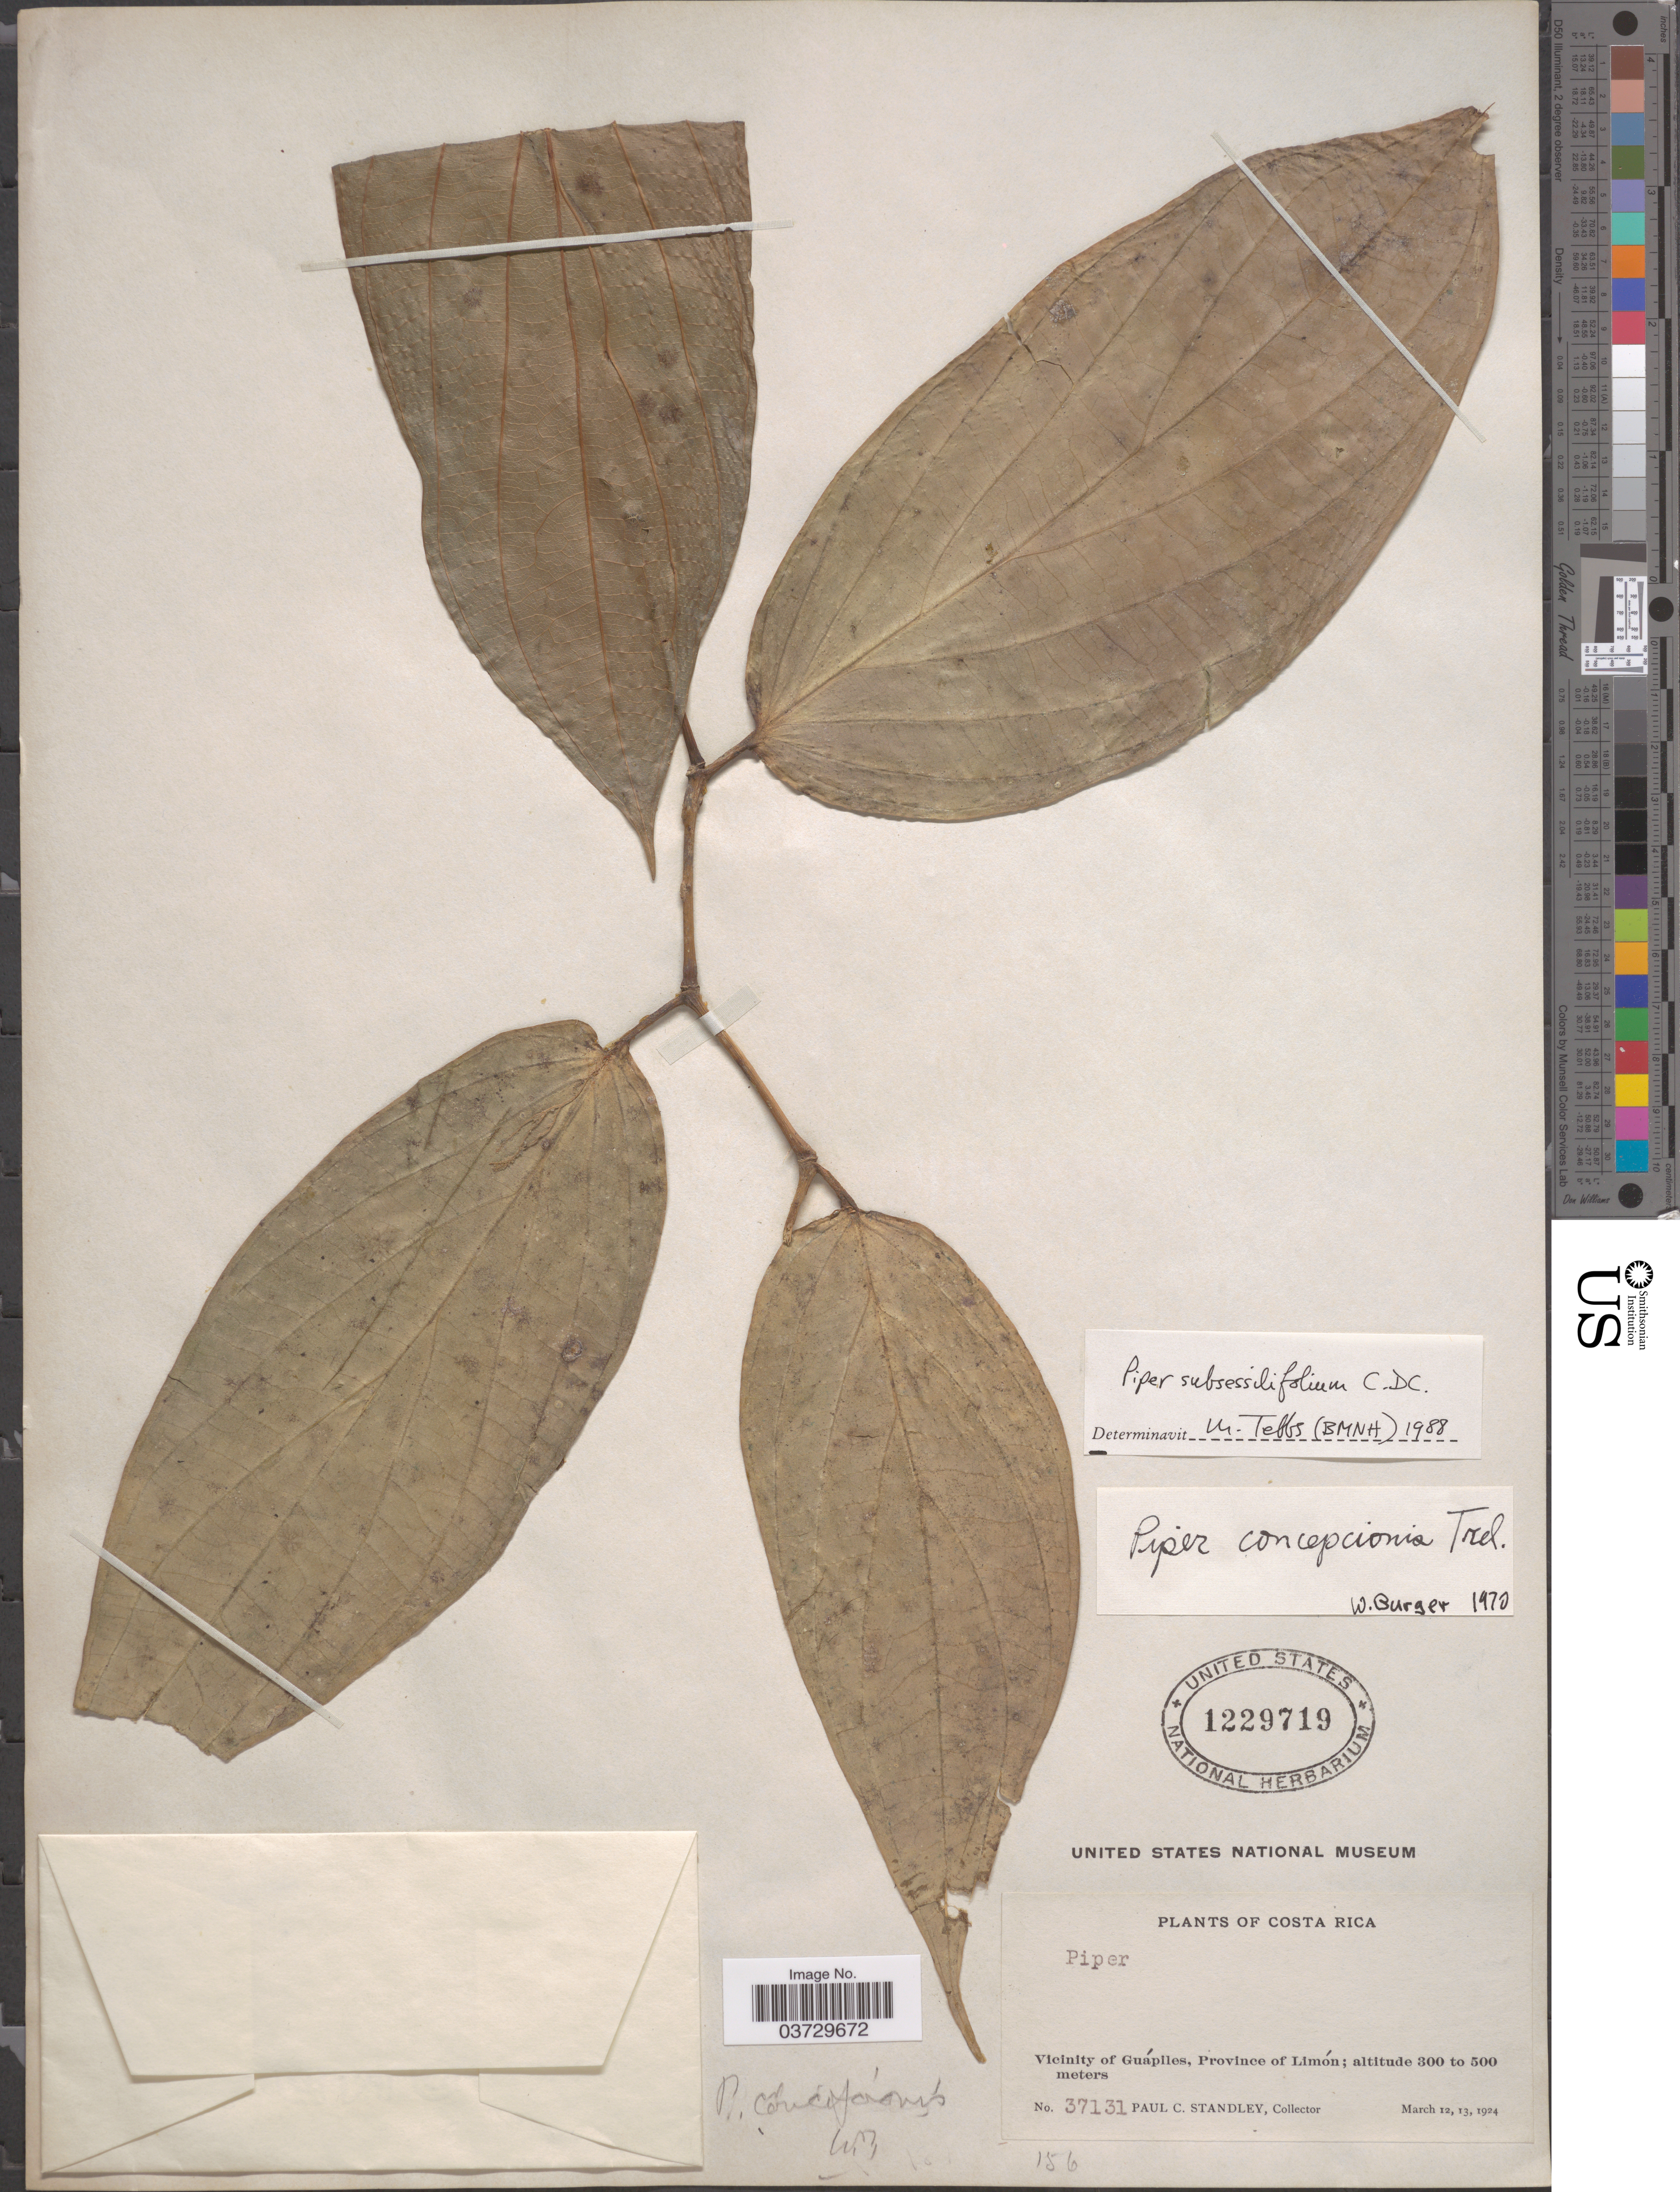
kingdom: Plantae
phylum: Tracheophyta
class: Magnoliopsida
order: Piperales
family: Piperaceae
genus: Piper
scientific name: Piper subsessilifolium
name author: C. DC.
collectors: P. C. Standley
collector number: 37131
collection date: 1924-03-12/1924-03-13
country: Costa Rica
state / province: Limón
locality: Vicinity of Guápiles.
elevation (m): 300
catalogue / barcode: US 1229719